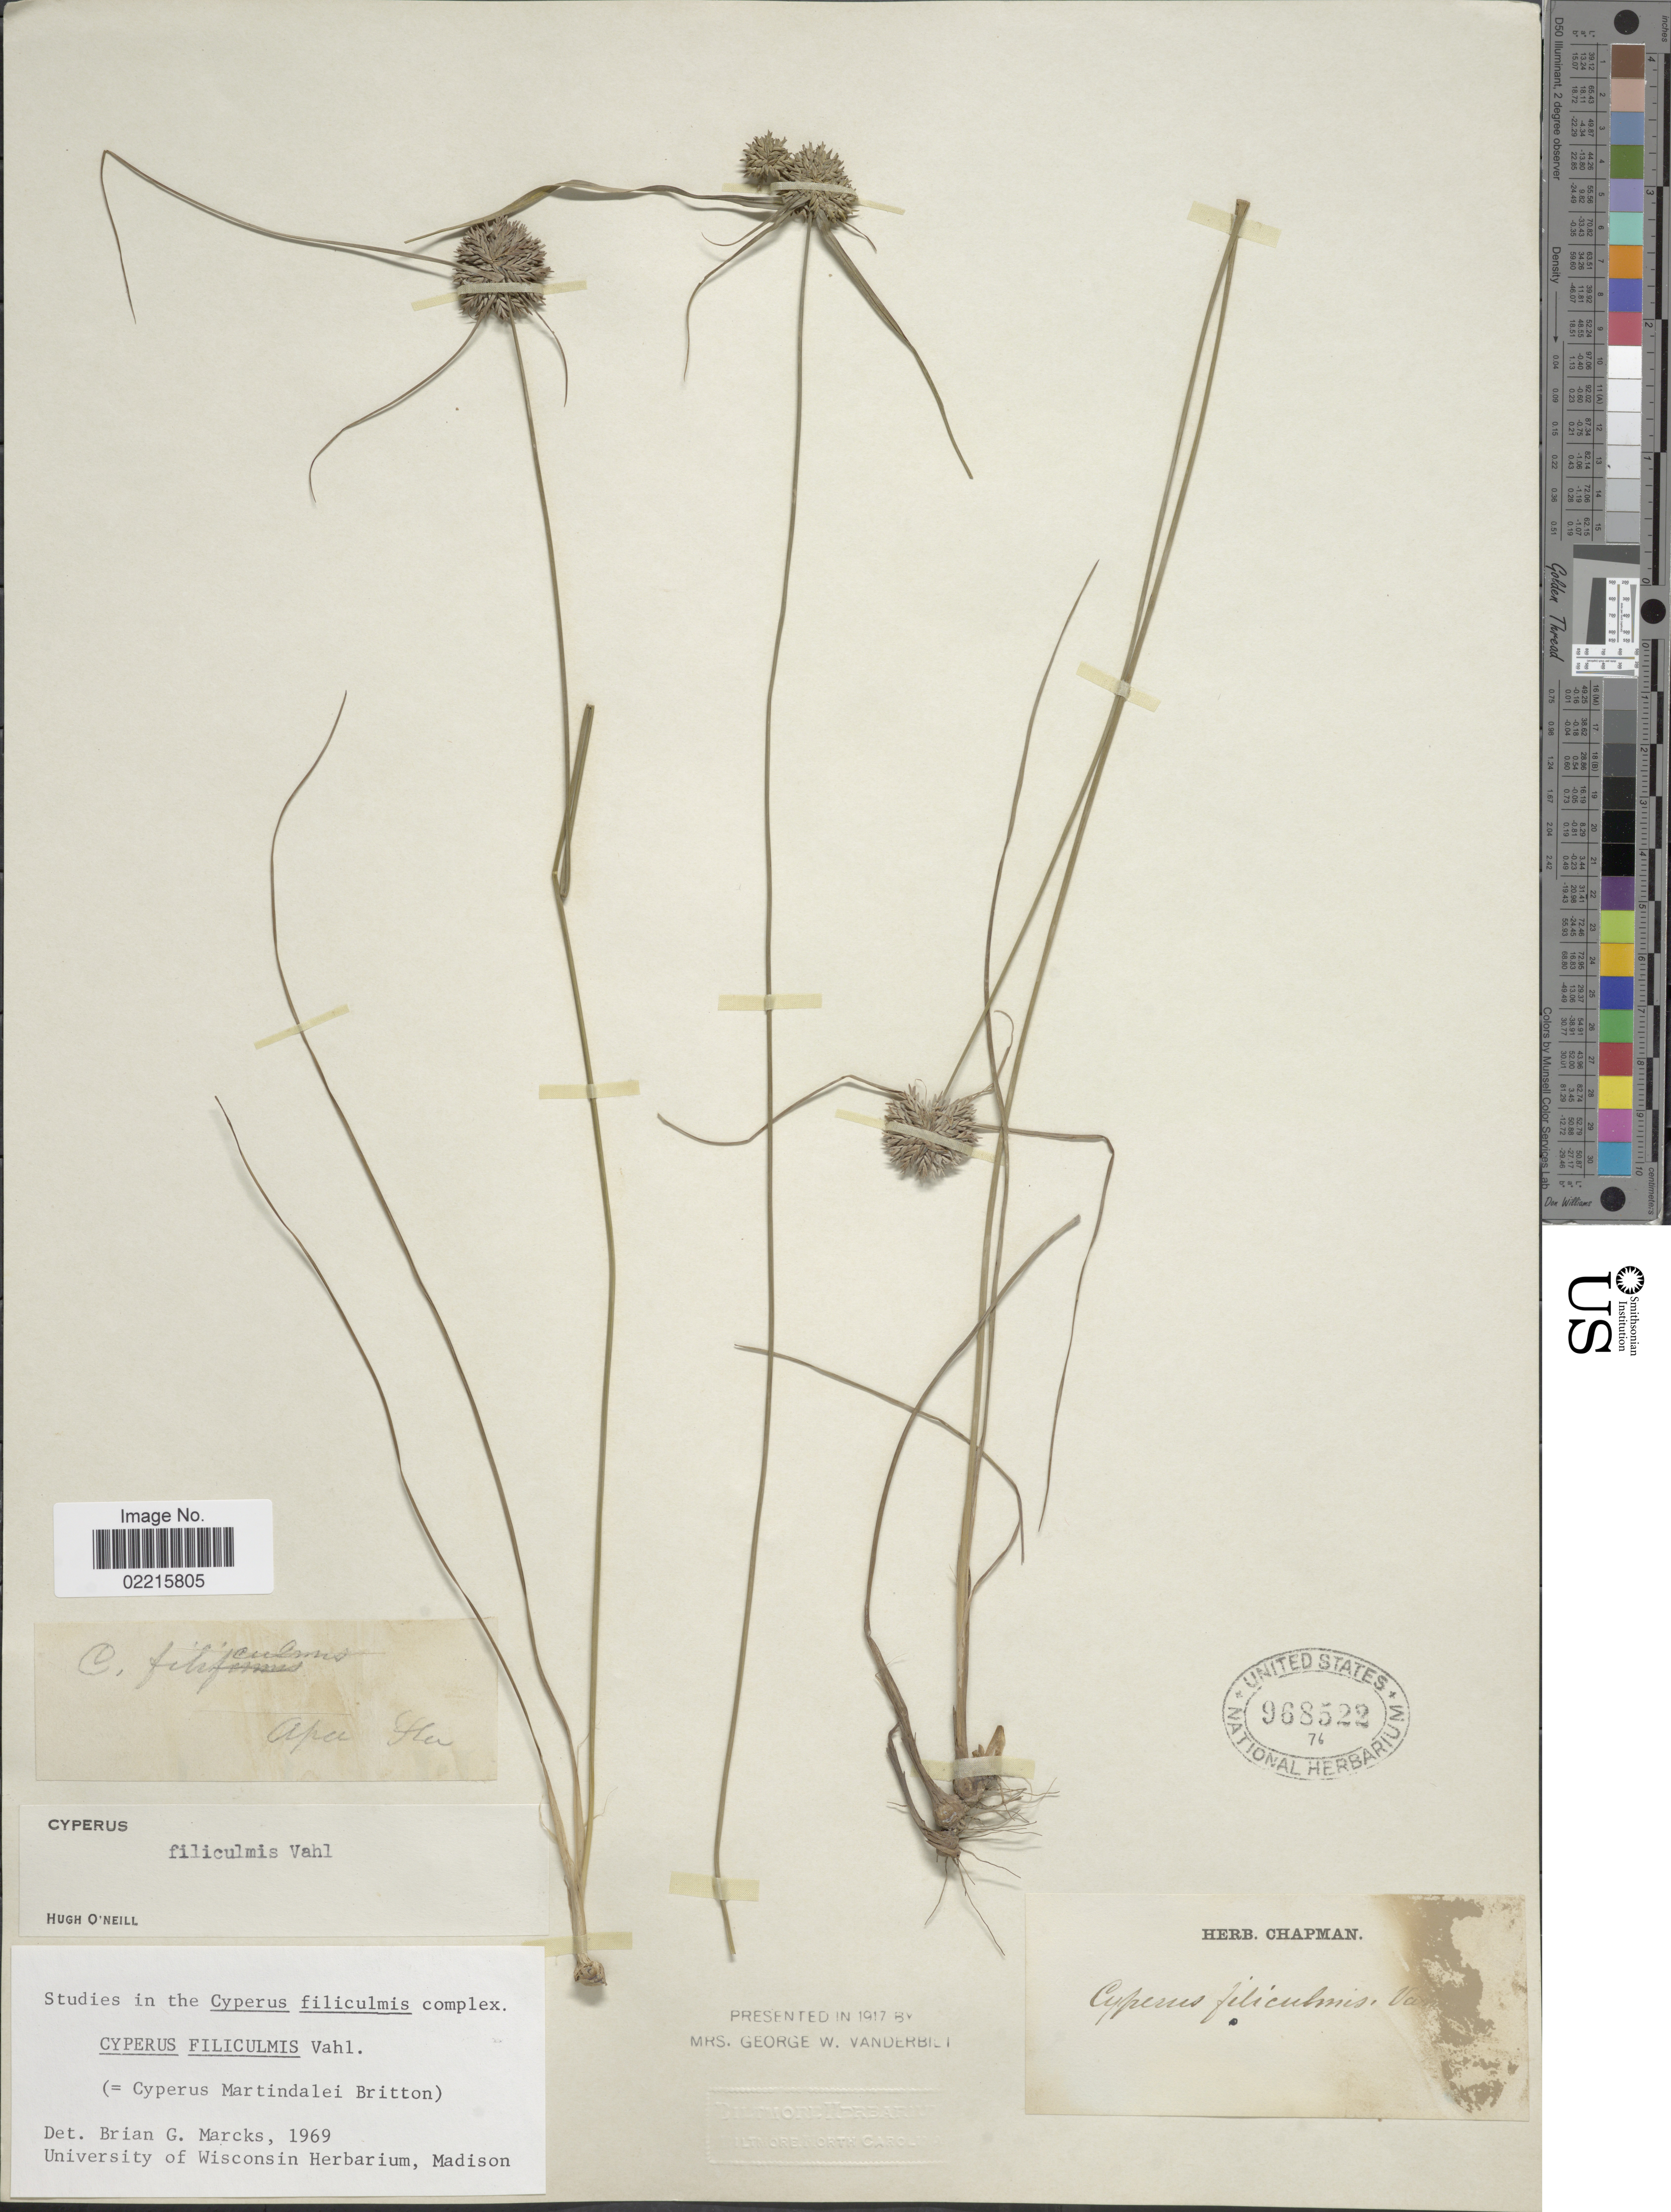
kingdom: Plantae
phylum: Tracheophyta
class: Liliopsida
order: Poales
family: Cyperaceae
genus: Cyperus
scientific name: Cyperus filiculmis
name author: Vahl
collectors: ex herb. Chapman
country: United States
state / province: Florida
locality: Apa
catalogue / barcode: US 968522